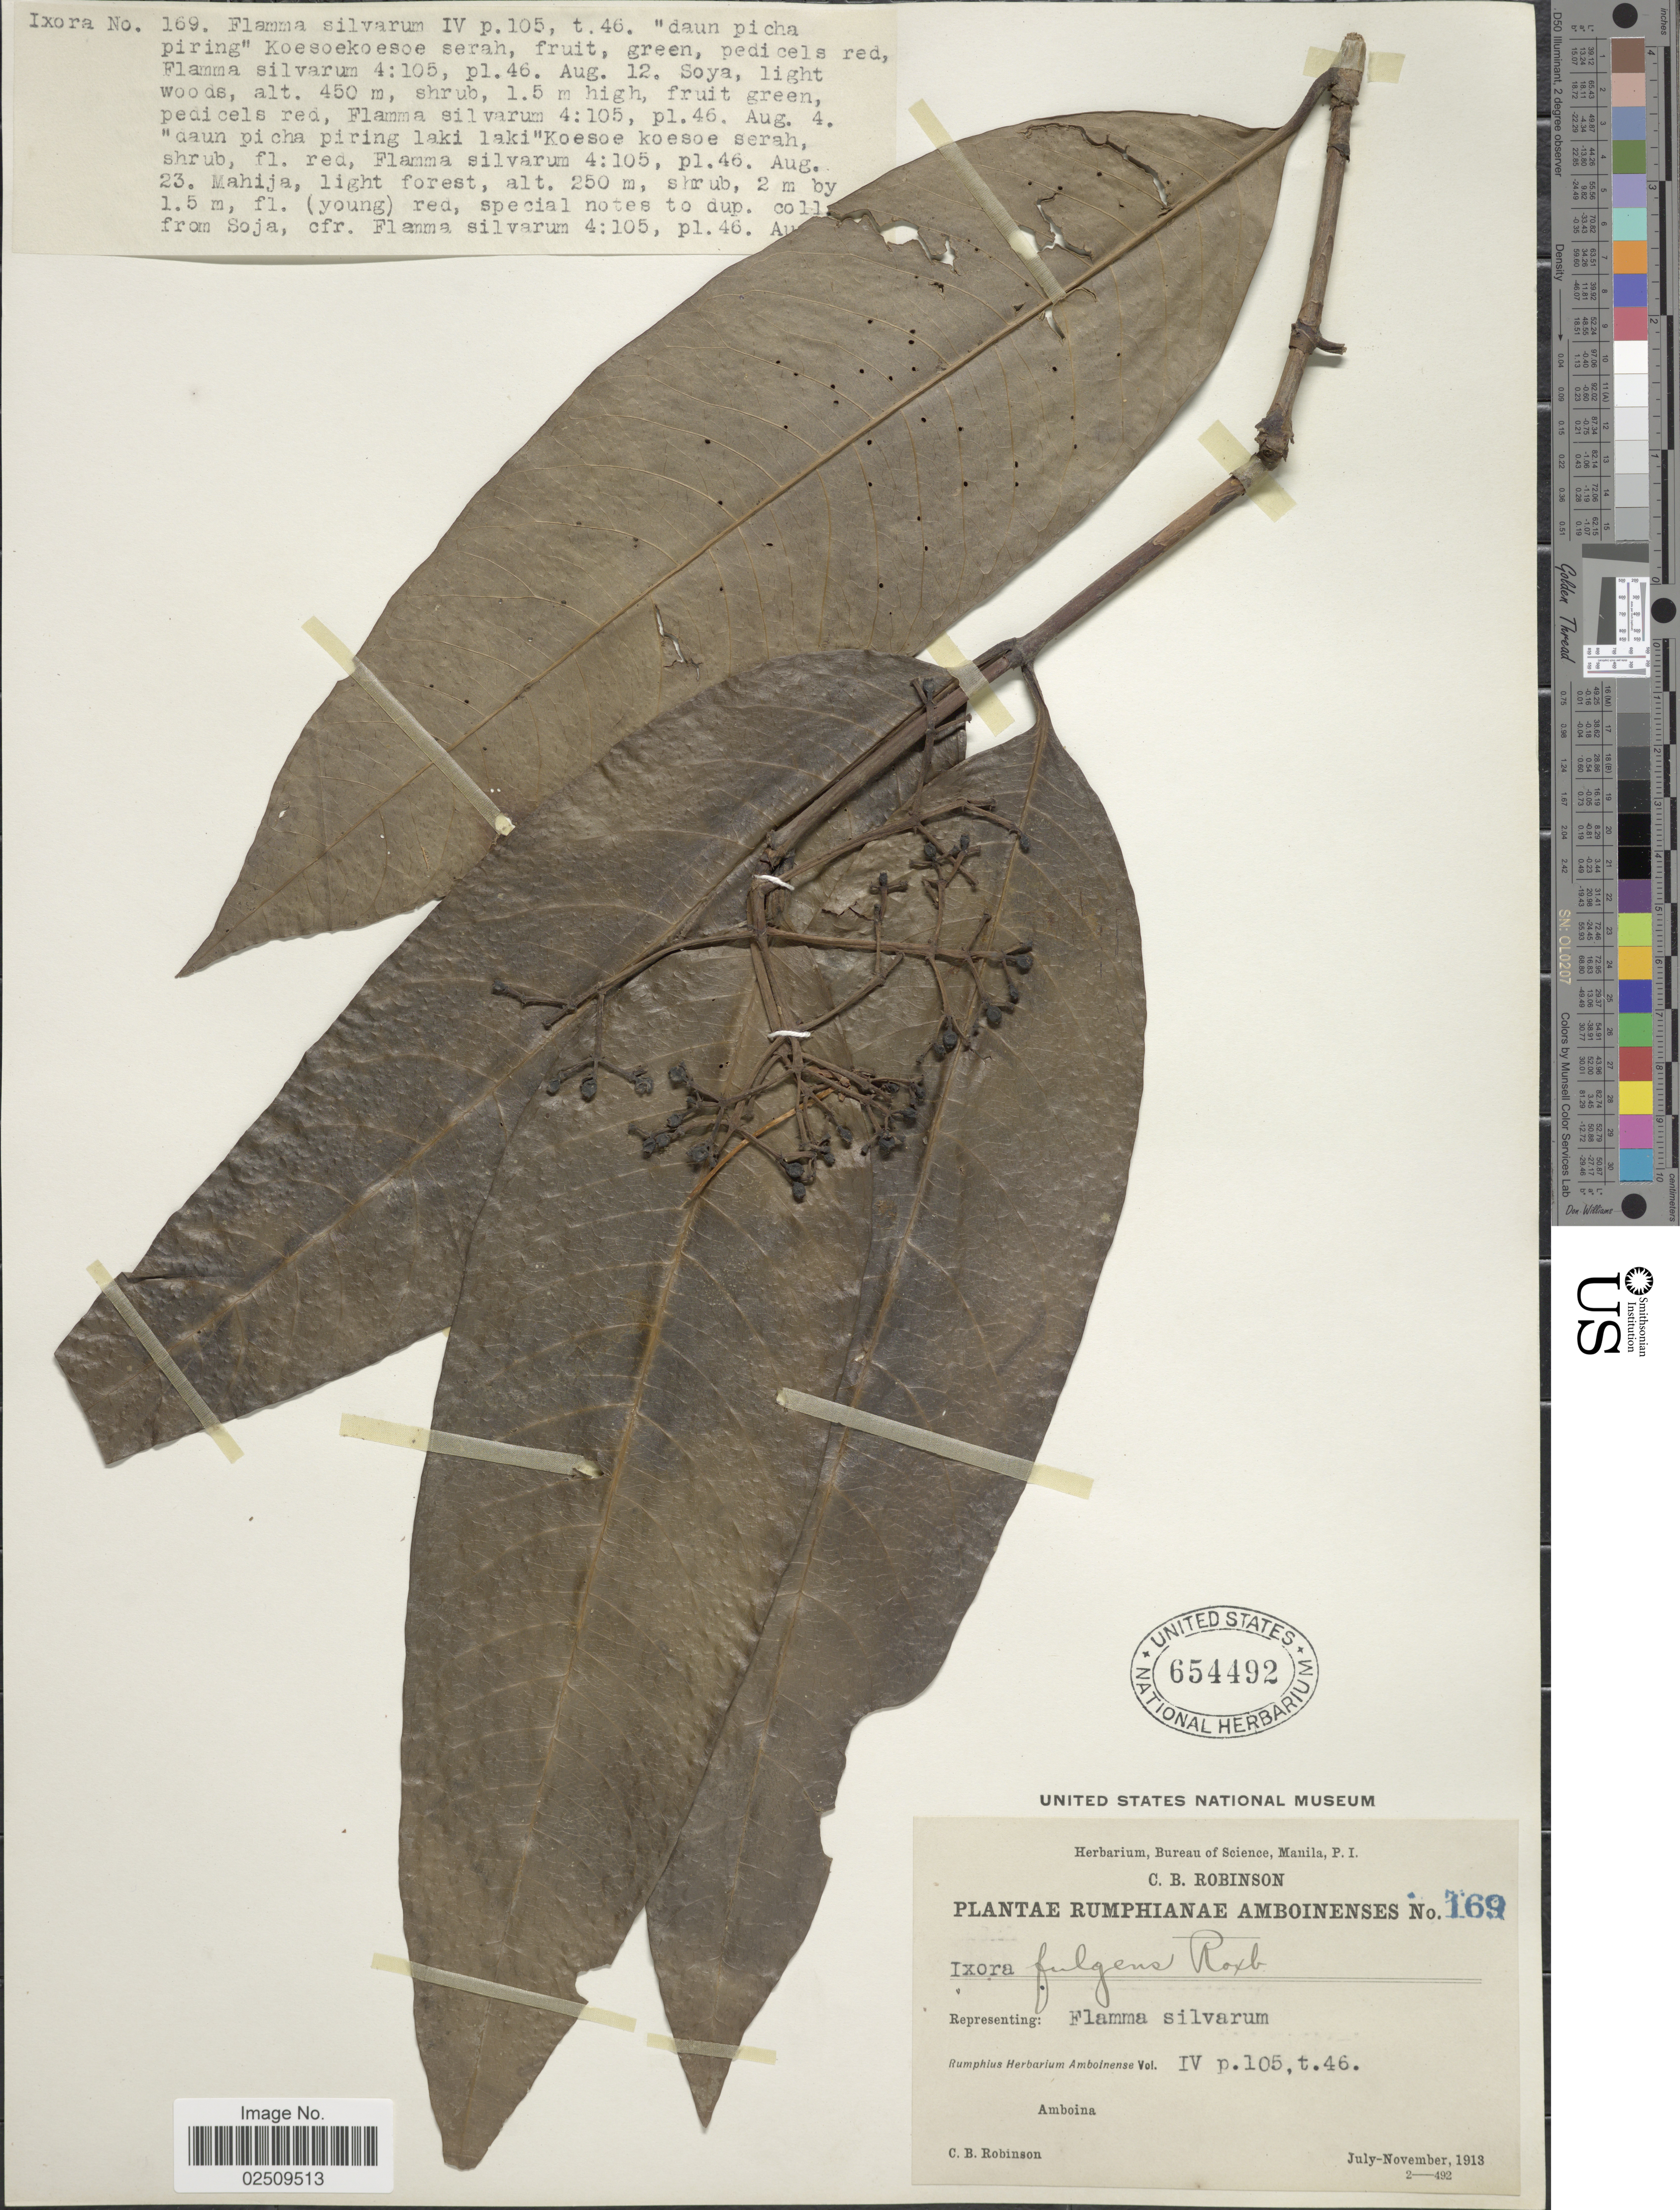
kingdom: Plantae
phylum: Tracheophyta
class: Magnoliopsida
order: Gentianales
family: Rubiaceae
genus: Ixora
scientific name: Ixora fulgens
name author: Bremek.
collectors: C. Robinson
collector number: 169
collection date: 1913-07/1913-11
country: Indonesia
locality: Amboina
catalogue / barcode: US 654492